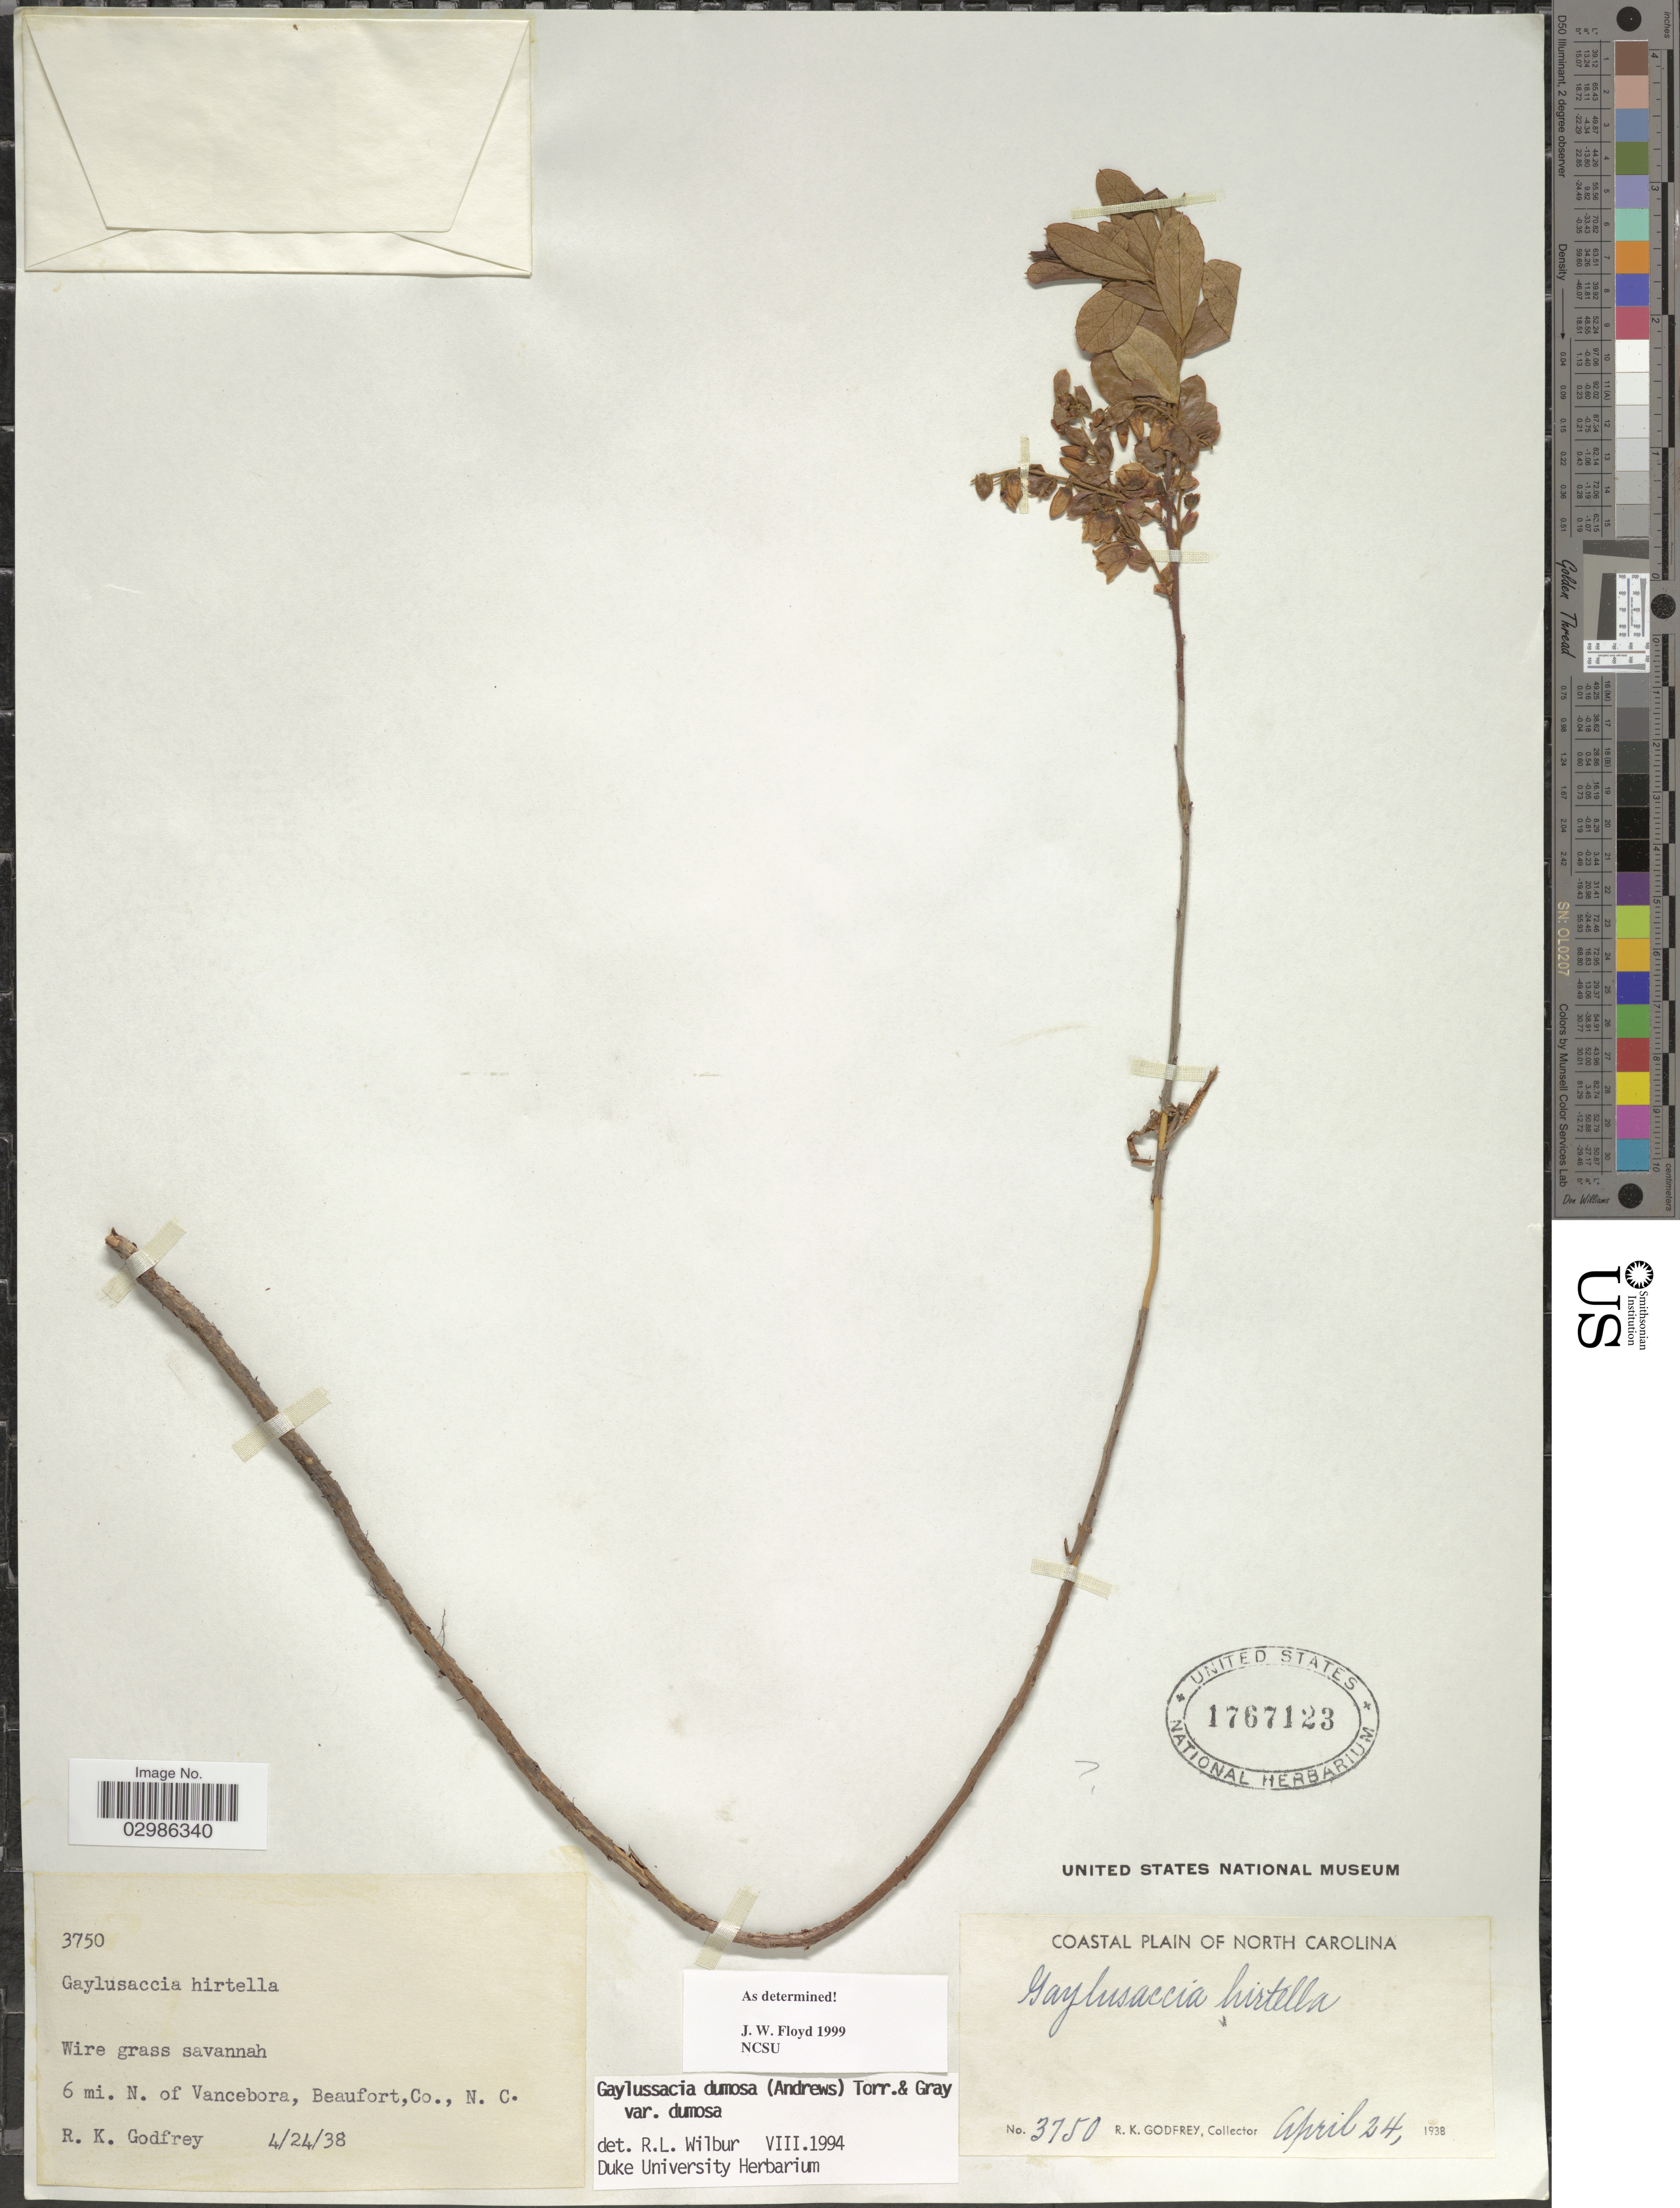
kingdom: Plantae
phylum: Tracheophyta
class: Magnoliopsida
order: Ericales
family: Ericaceae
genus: Gaylussacia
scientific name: Gaylussacia dumosa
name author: (Andrews) Torr. & A. Gray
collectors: R. K. Godfrey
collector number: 3750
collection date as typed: Transcribed d/m/y: 24/4/38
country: United States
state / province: North Carolina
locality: Coastal Plain of North Carolina, 6 mi. N. of Vancebora, Beaufort, Co.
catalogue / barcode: US 1767123